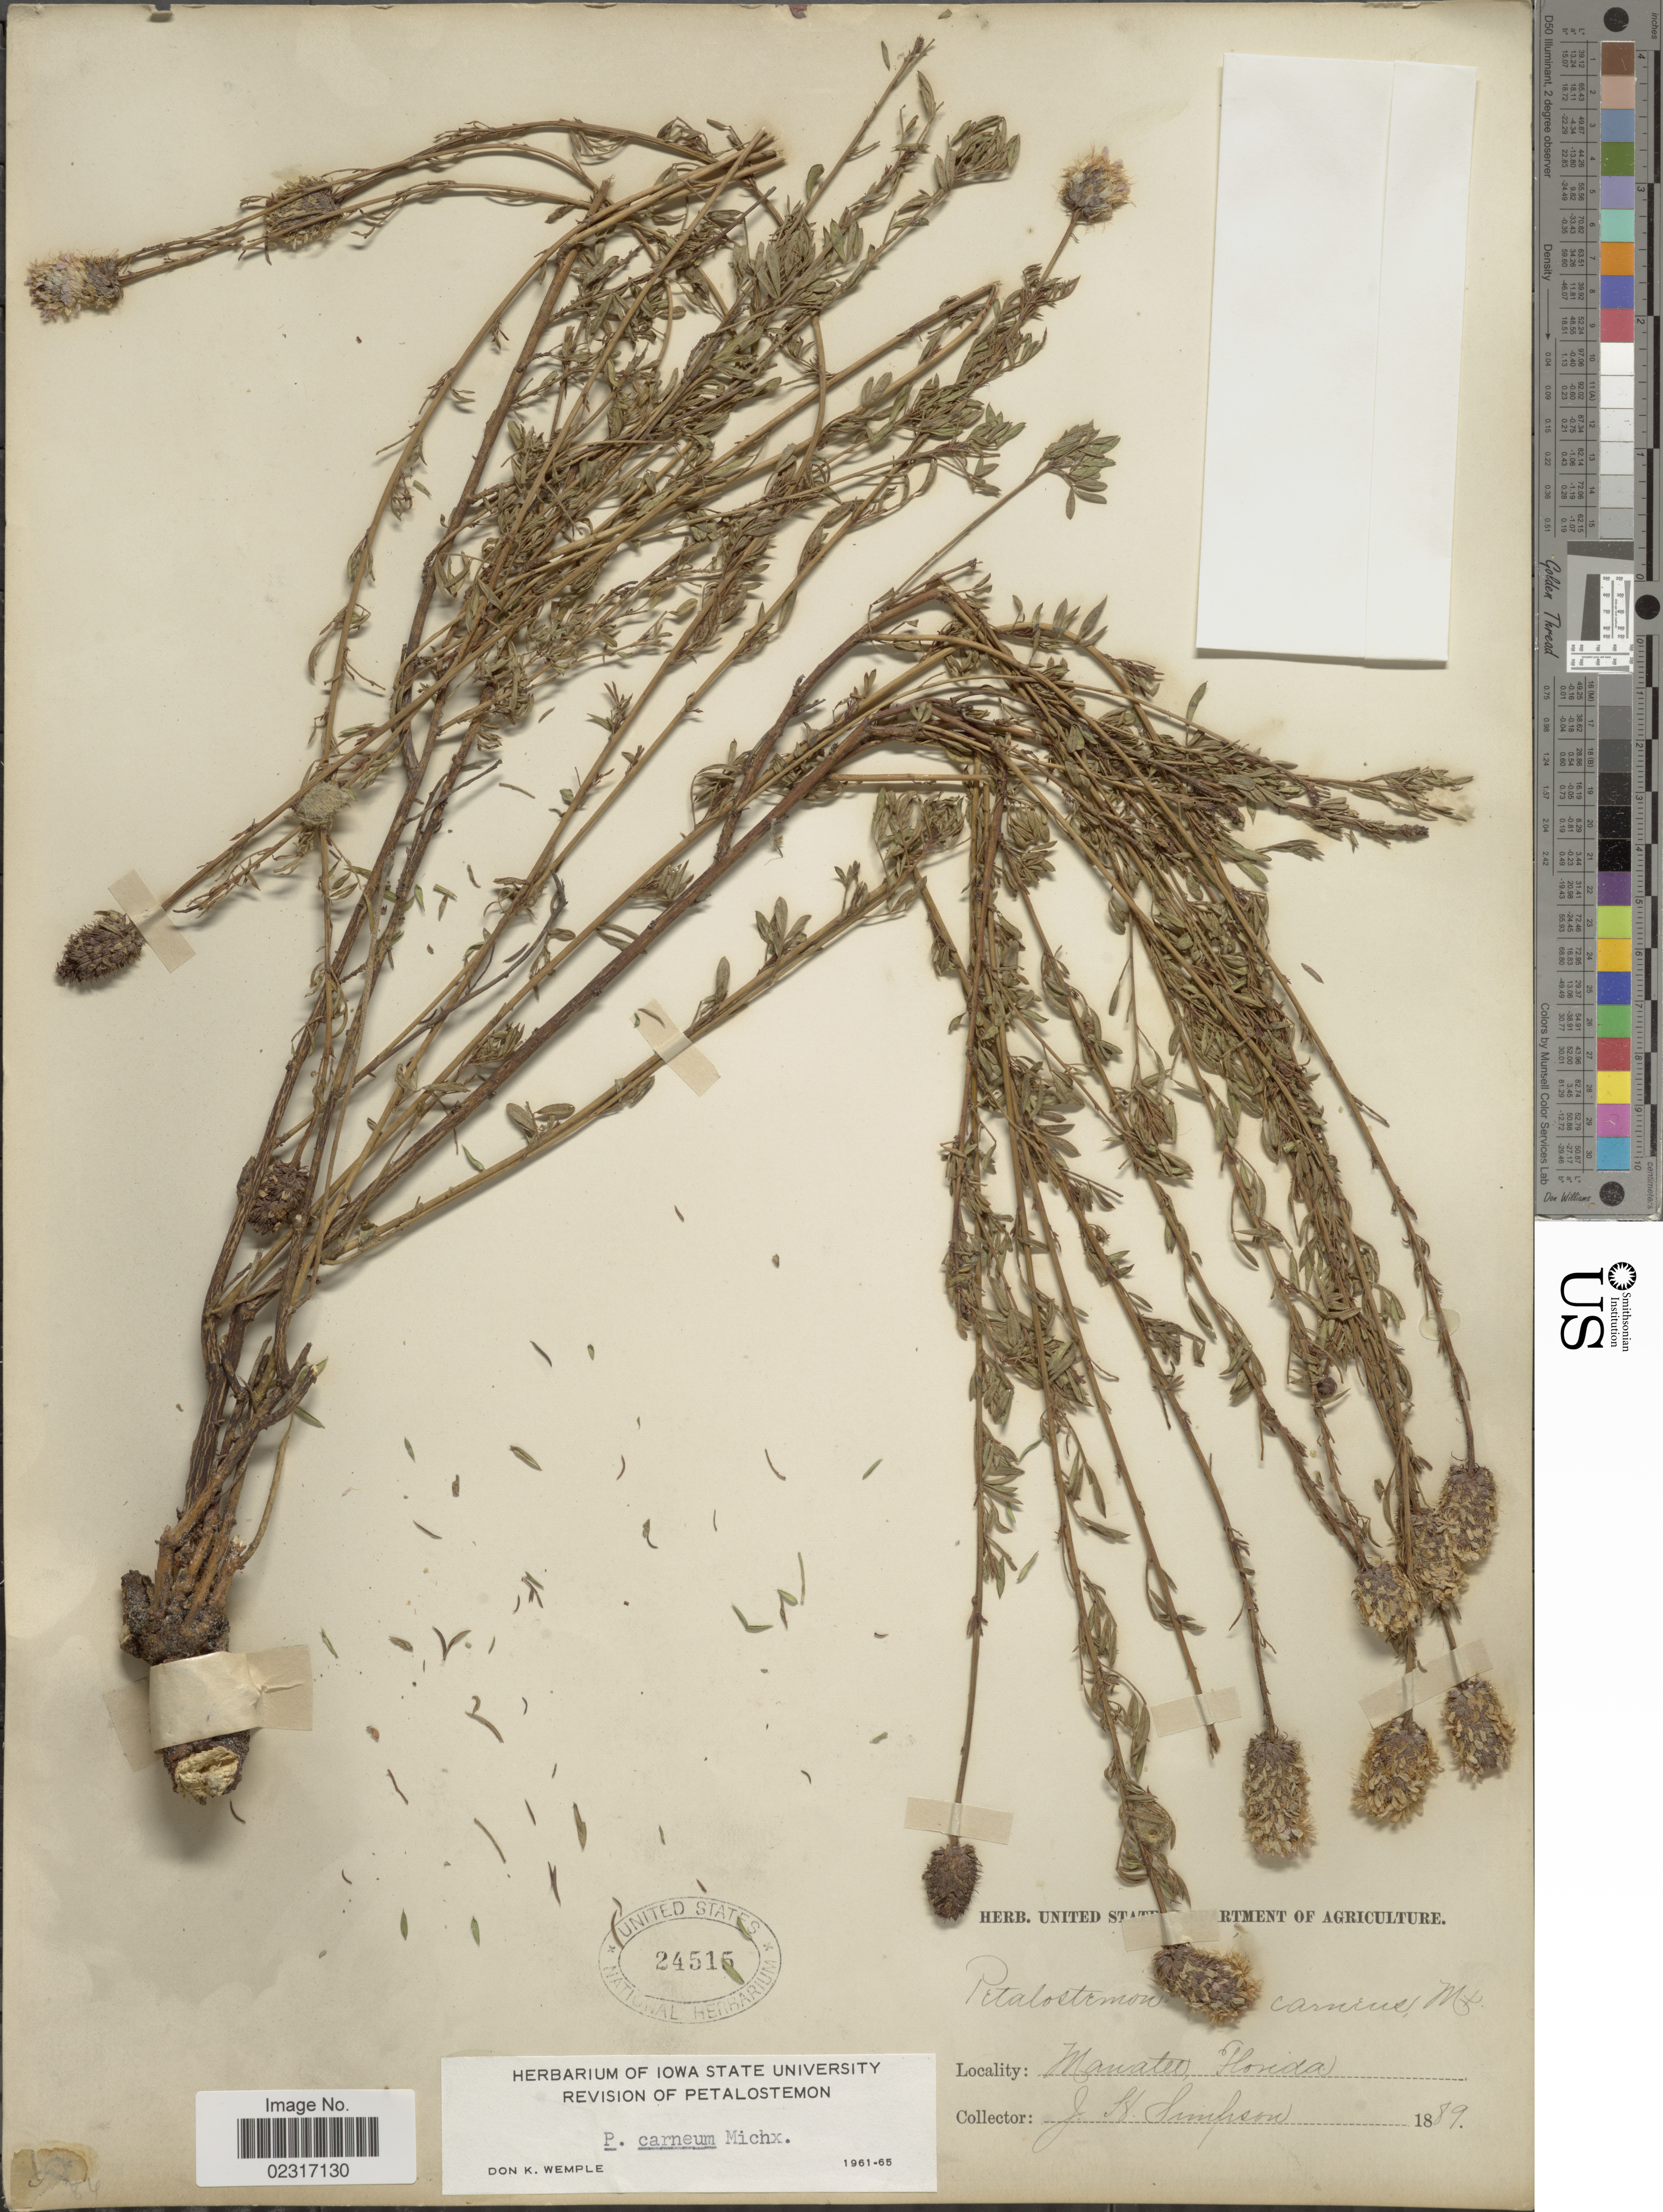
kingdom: Plantae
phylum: Tracheophyta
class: Magnoliopsida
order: Fabales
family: Fabaceae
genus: Dalea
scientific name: Dalea carnea var. carnea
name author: (Michx.) Poir.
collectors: J. H. Simpson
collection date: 1889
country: United States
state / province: Florida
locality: Manatee.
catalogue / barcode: US 24515